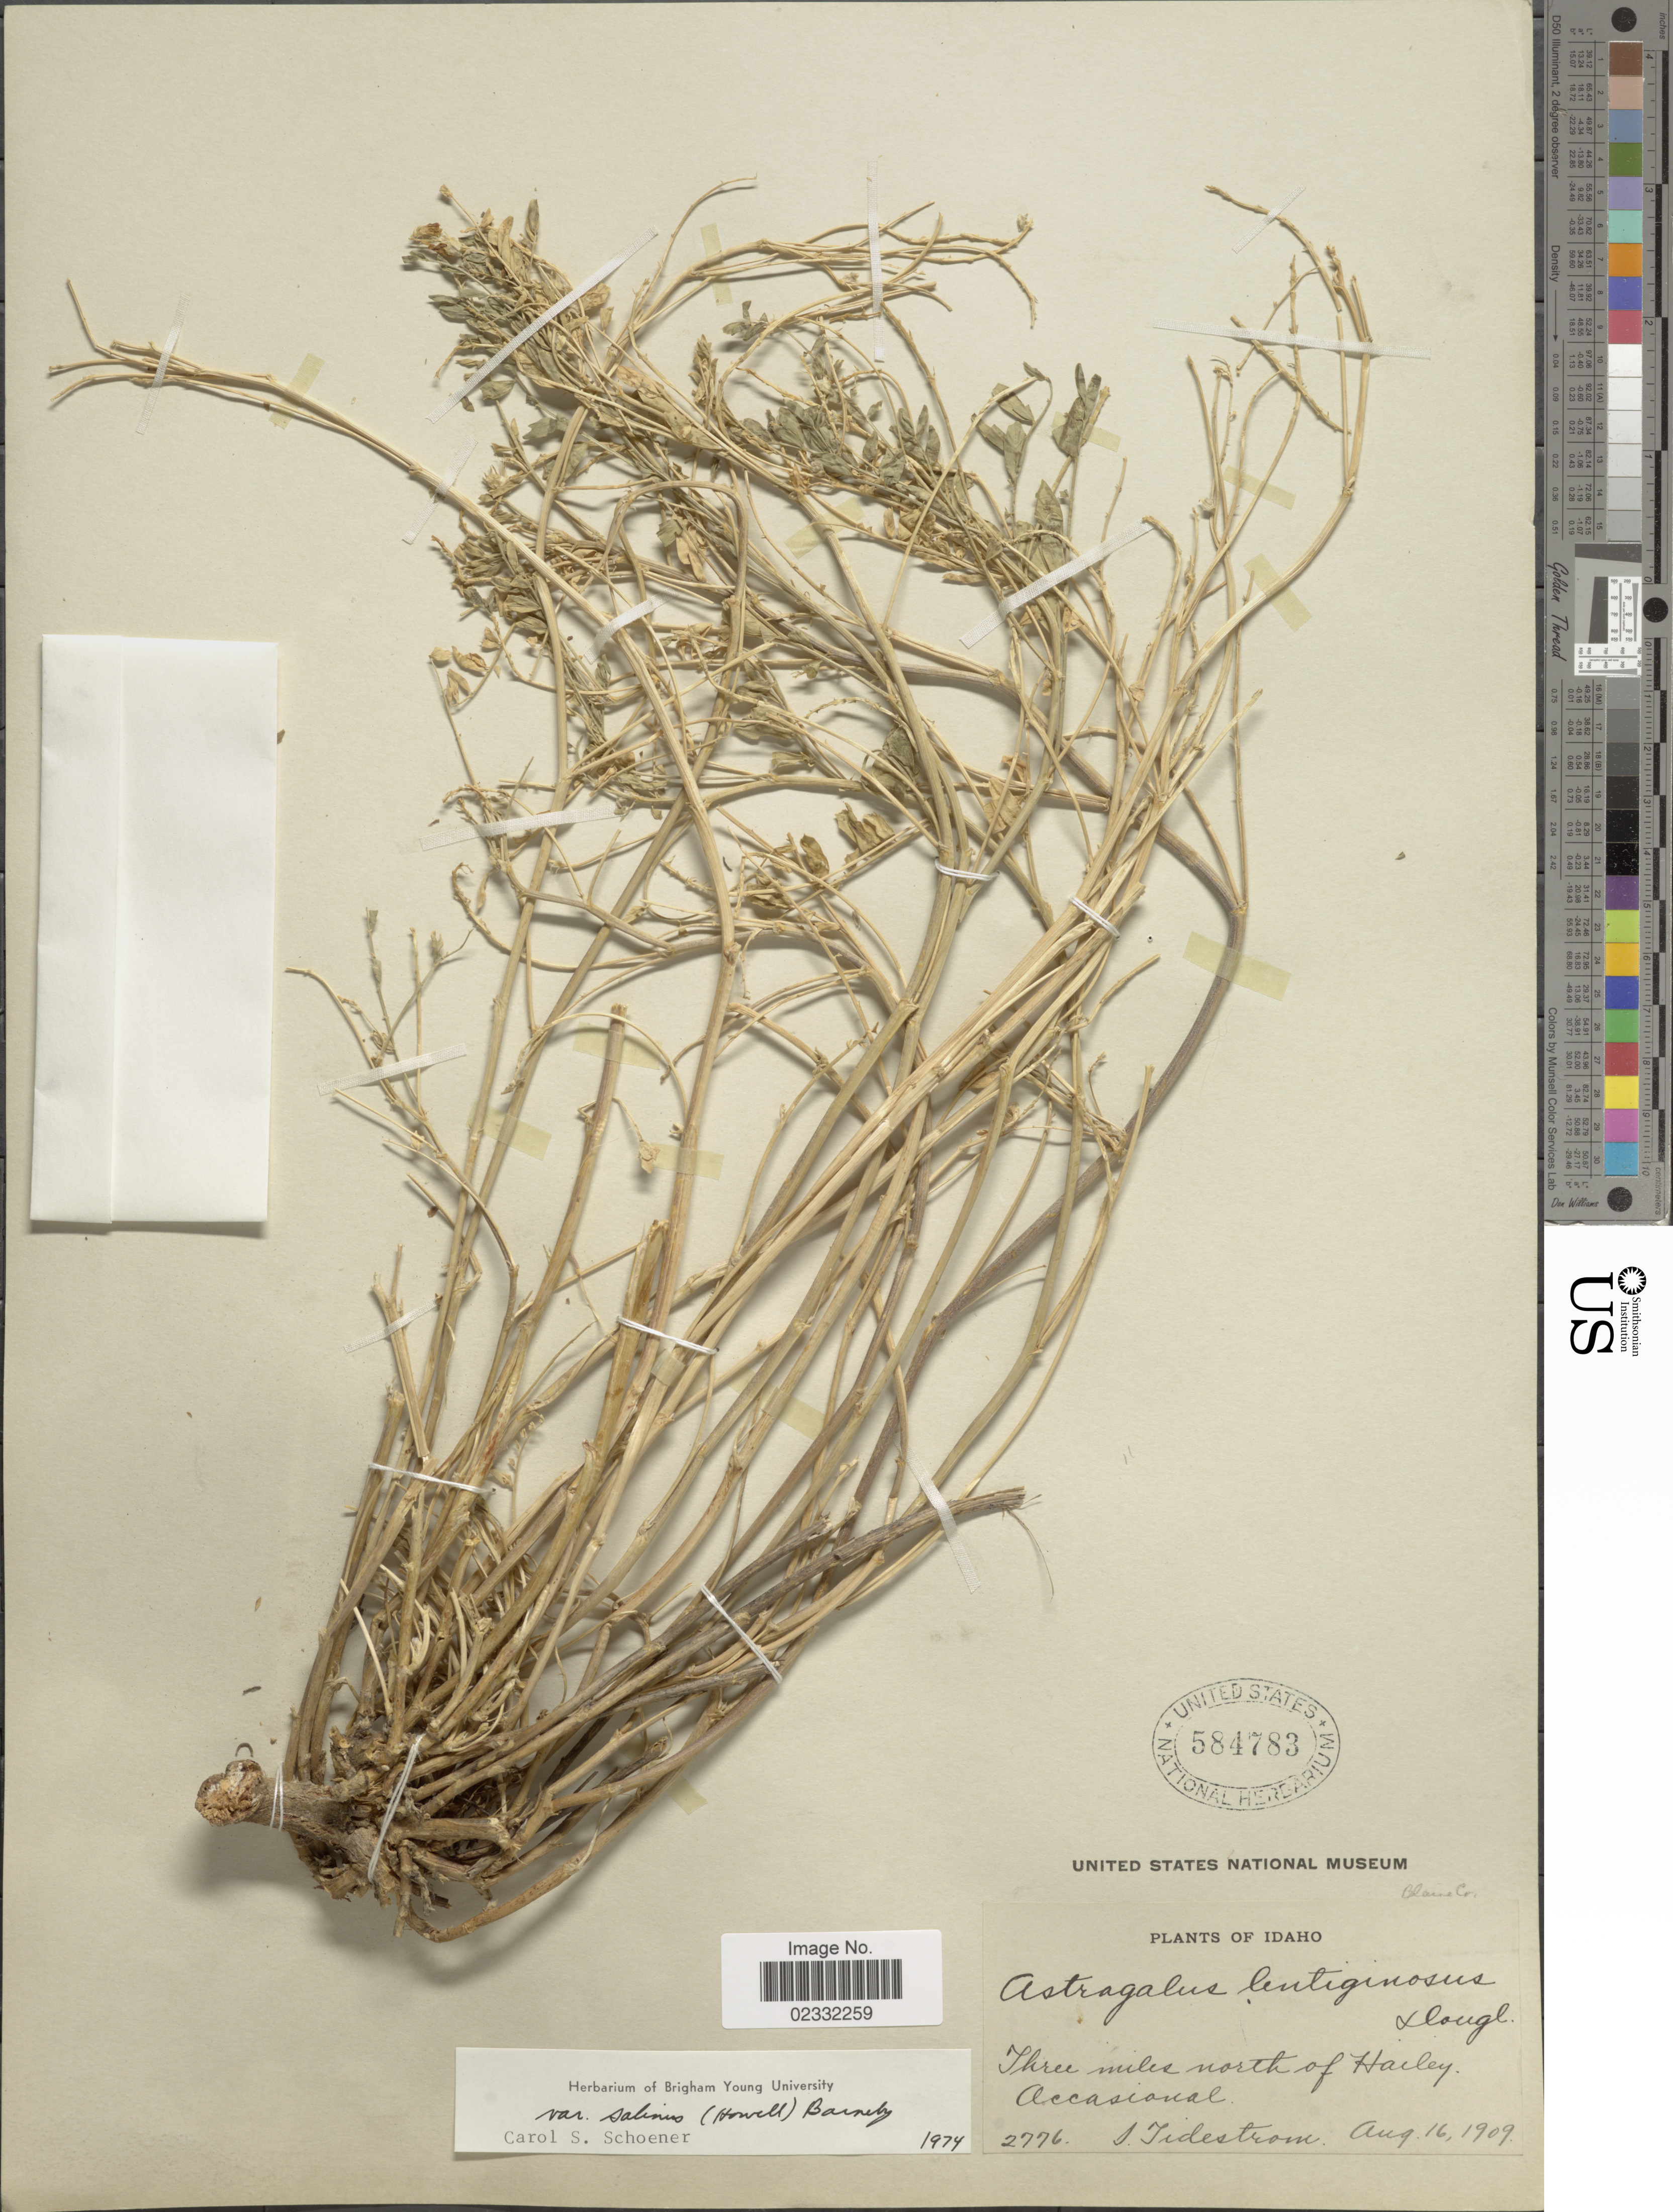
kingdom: Plantae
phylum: Tracheophyta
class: Magnoliopsida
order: Fabales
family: Fabaceae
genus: Astragalus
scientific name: Astragalus lentiginosus var. salinus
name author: (Howell) Barneby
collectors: I. Tidestorm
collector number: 2776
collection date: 1909-08-16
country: United States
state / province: Idaho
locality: Three miles north of Hailey. Occasional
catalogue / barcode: US 584783